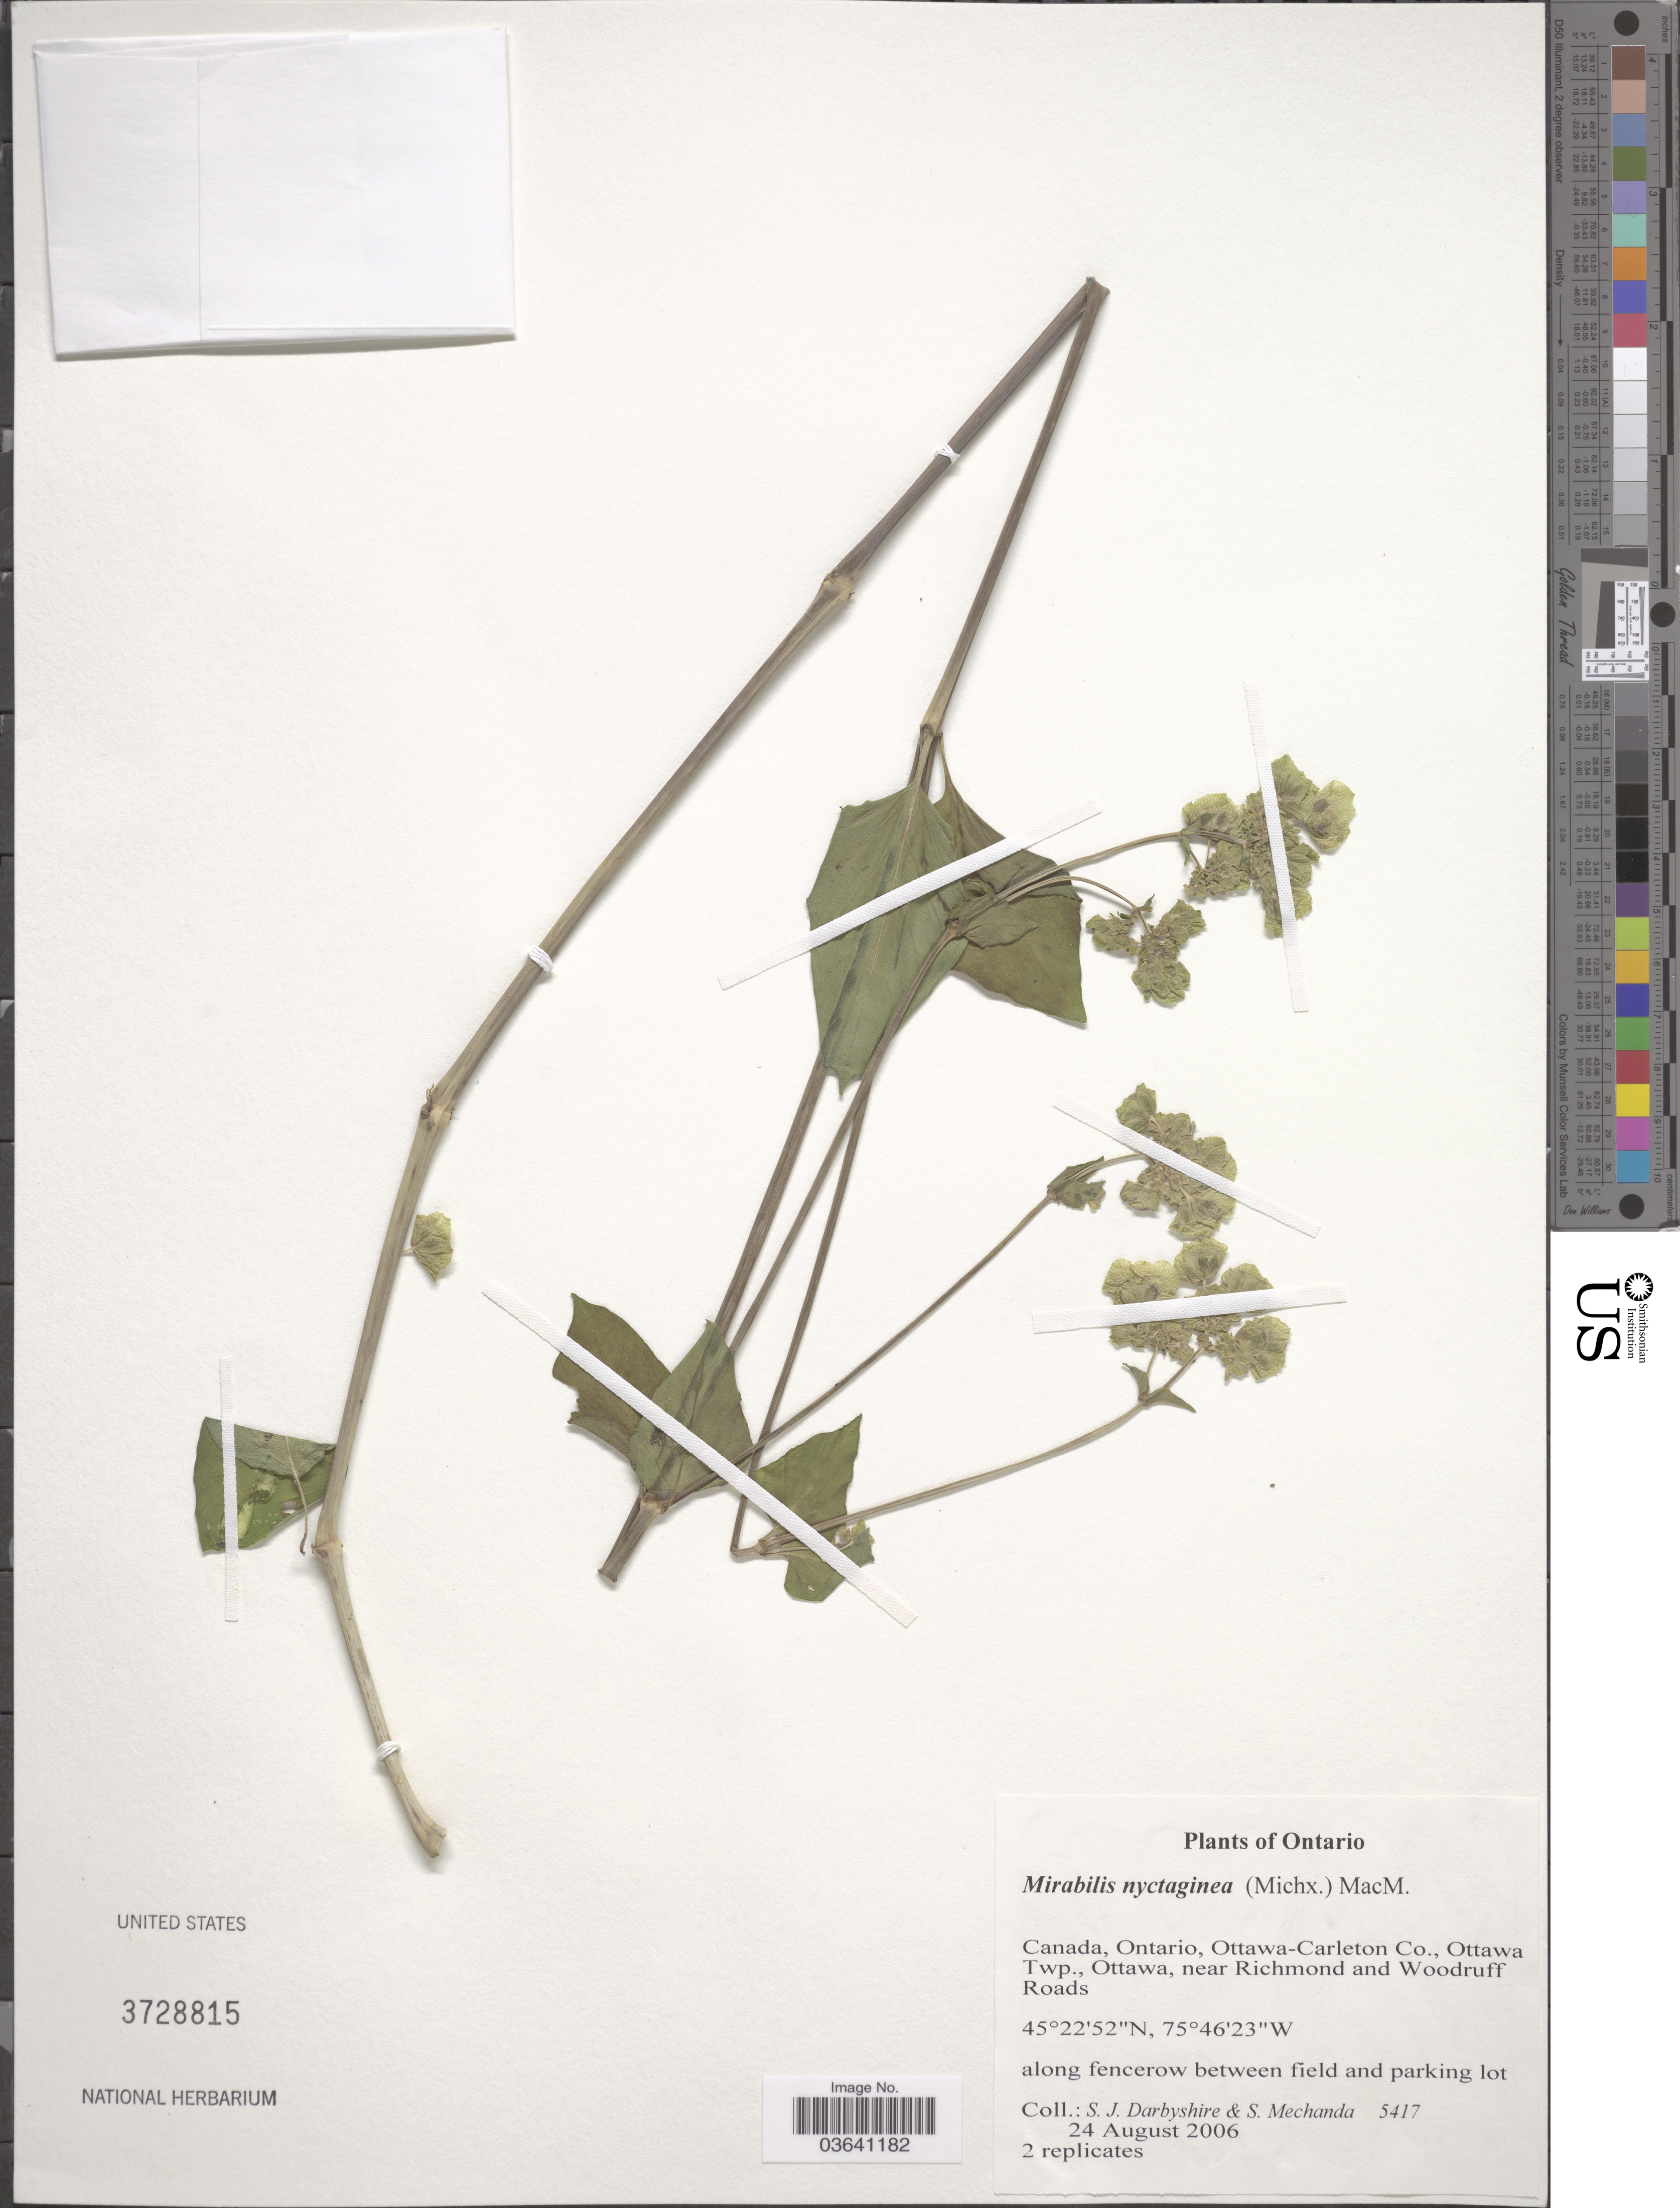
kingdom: Plantae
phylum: Tracheophyta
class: Magnoliopsida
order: Caryophyllales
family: Nyctaginaceae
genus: Mirabilis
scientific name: Mirabilis nyctaginea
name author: (Michx.) MacMill.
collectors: S. Darbyshire & S. Mechanda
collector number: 5417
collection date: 2006-08-24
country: Canada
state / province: Ontario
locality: Ottawa-Carleton Co., Ottawa Twp., Ottawa, near Richmond and Woodruff Roads.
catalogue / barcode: US 3728815